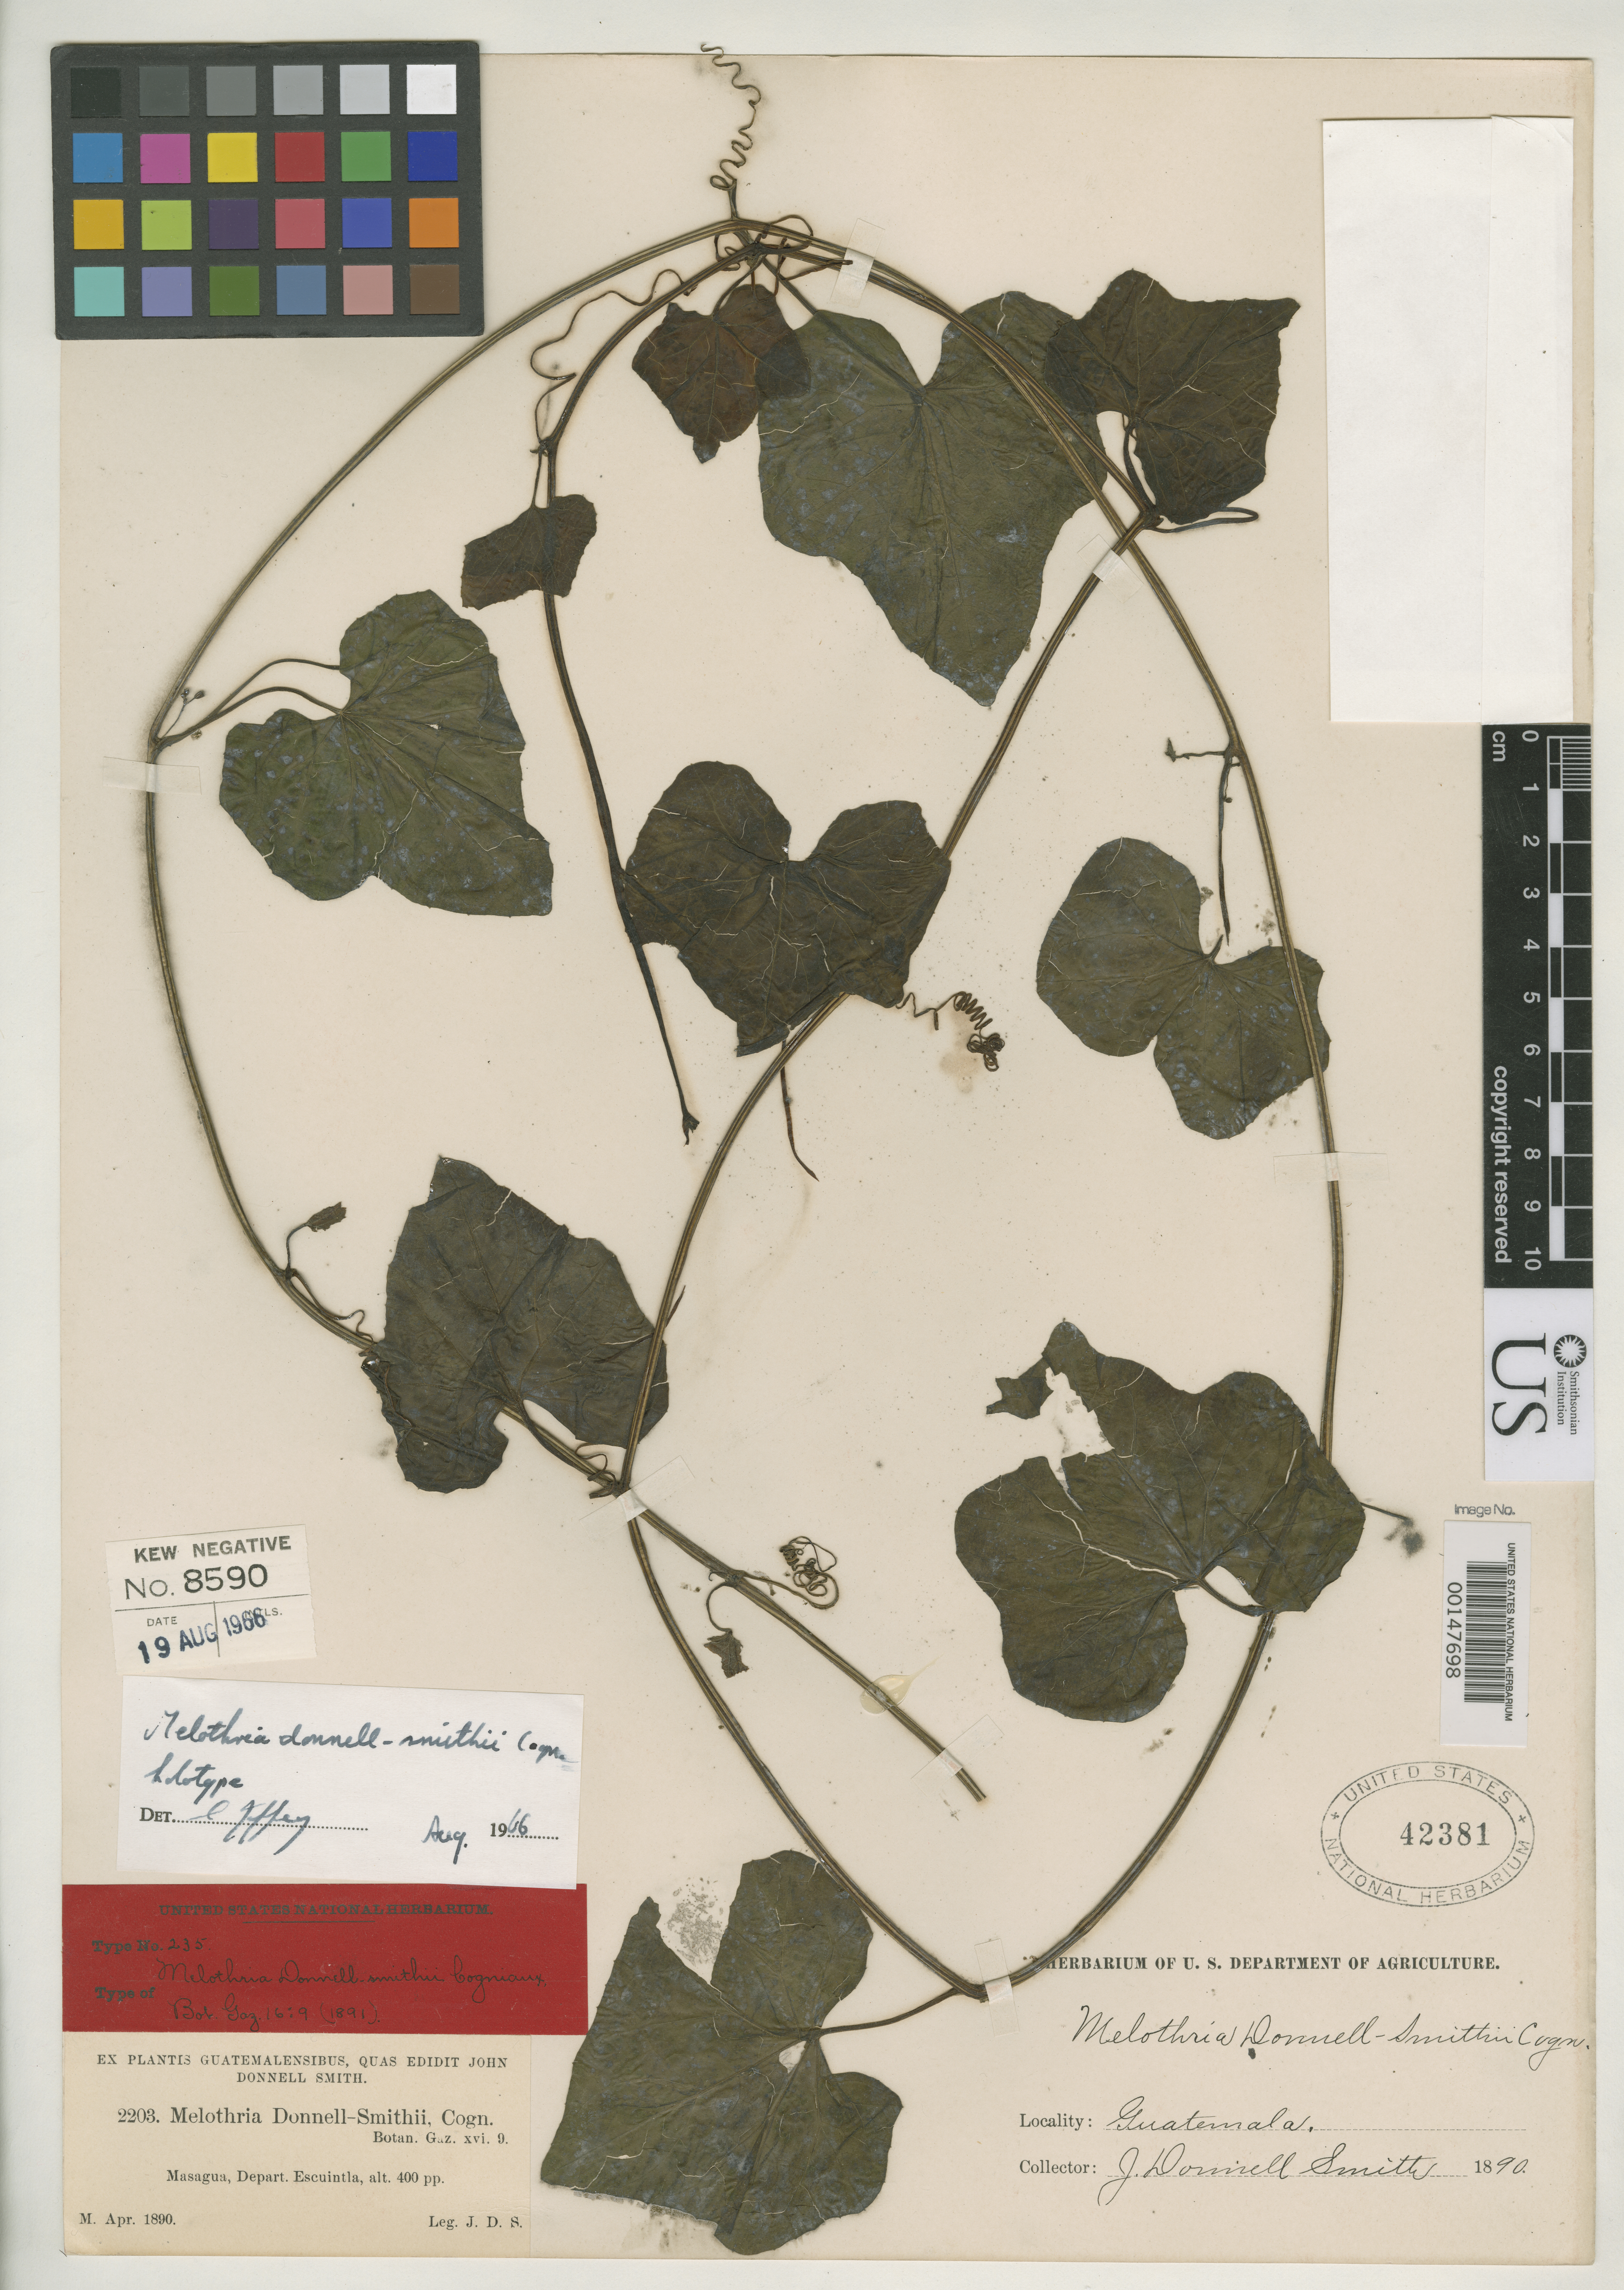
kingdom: Plantae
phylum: Tracheophyta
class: Magnoliopsida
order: Cucurbitales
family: Cucurbitaceae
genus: Melothria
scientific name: Melothria donnell-smithii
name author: Cogn. in Donn. Sm.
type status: Type Collection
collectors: J. Donnell Smith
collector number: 2203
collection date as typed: Apr 1890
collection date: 1890-04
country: Guatemala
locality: Masagua.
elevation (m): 122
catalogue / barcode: US 42381